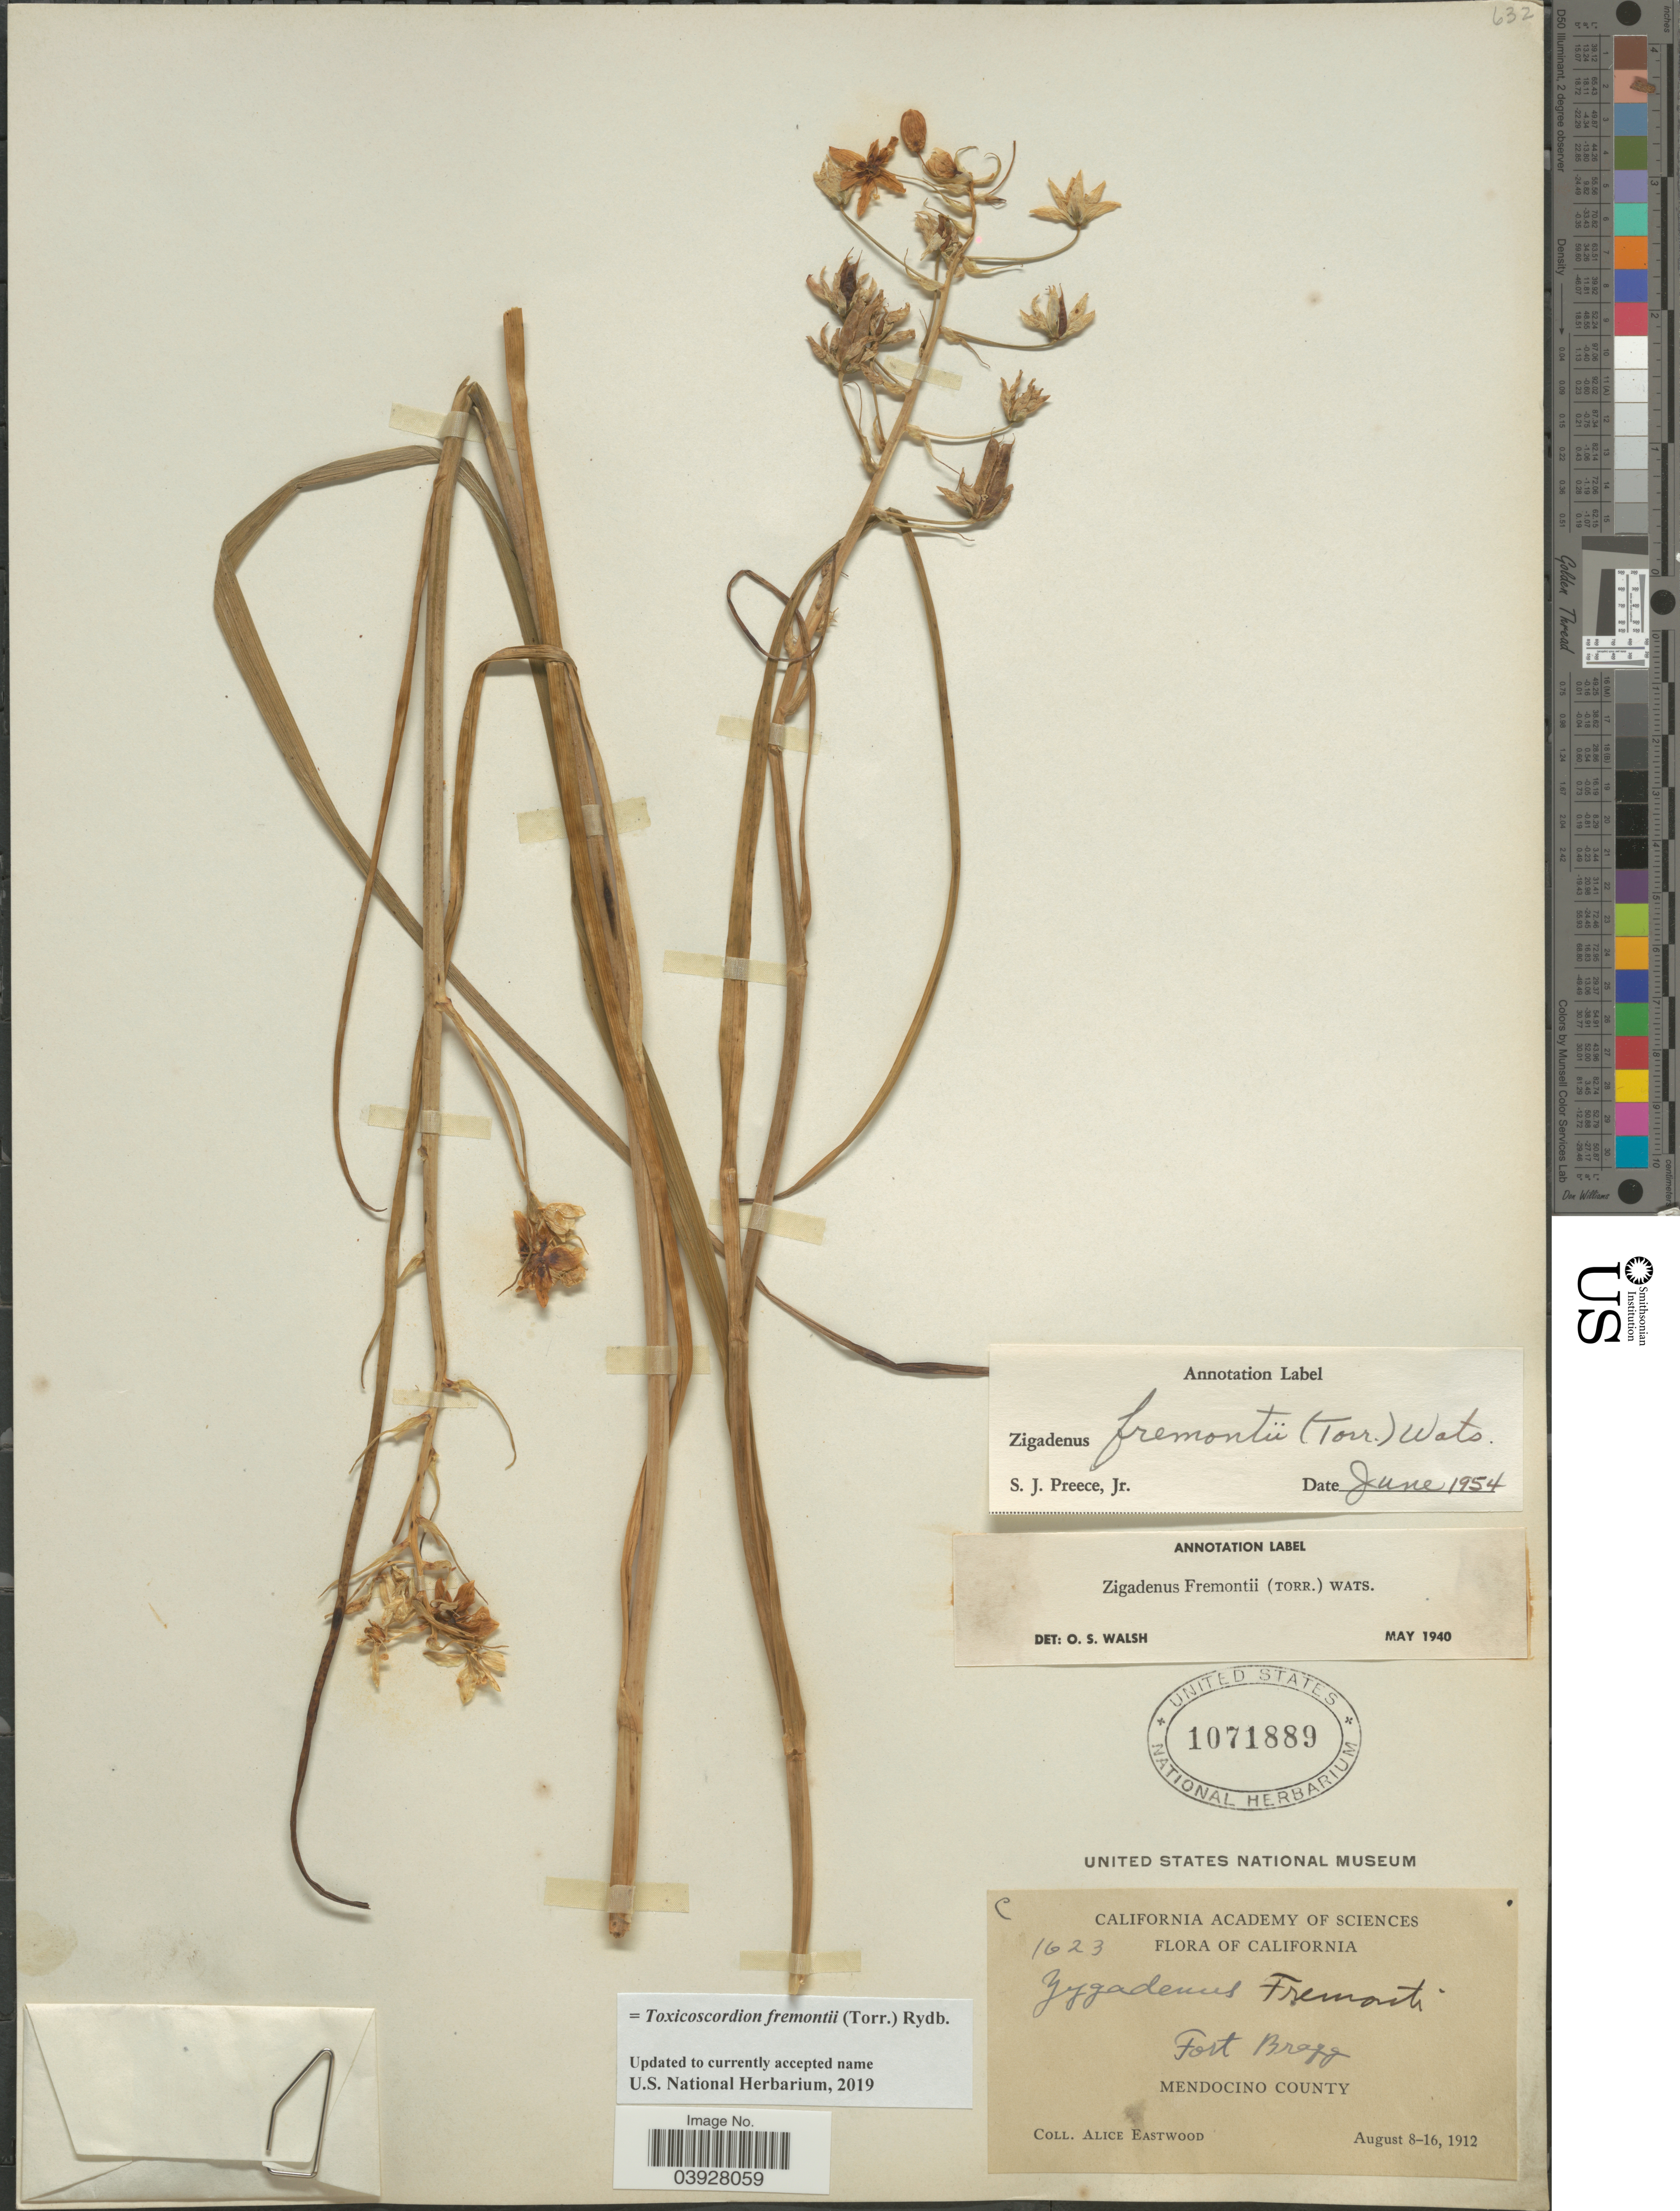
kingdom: Plantae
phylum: Tracheophyta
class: Liliopsida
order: Liliales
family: Melanthiaceae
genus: Toxicoscordion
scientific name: Toxicoscordion fremontii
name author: (Torr.) Rydb.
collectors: A. Eastwood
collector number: C1623 ?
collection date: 1912-08-08/1912-08-16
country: United States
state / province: California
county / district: Mendocino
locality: Fort Bragg. Mendocino County.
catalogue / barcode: US 1071889